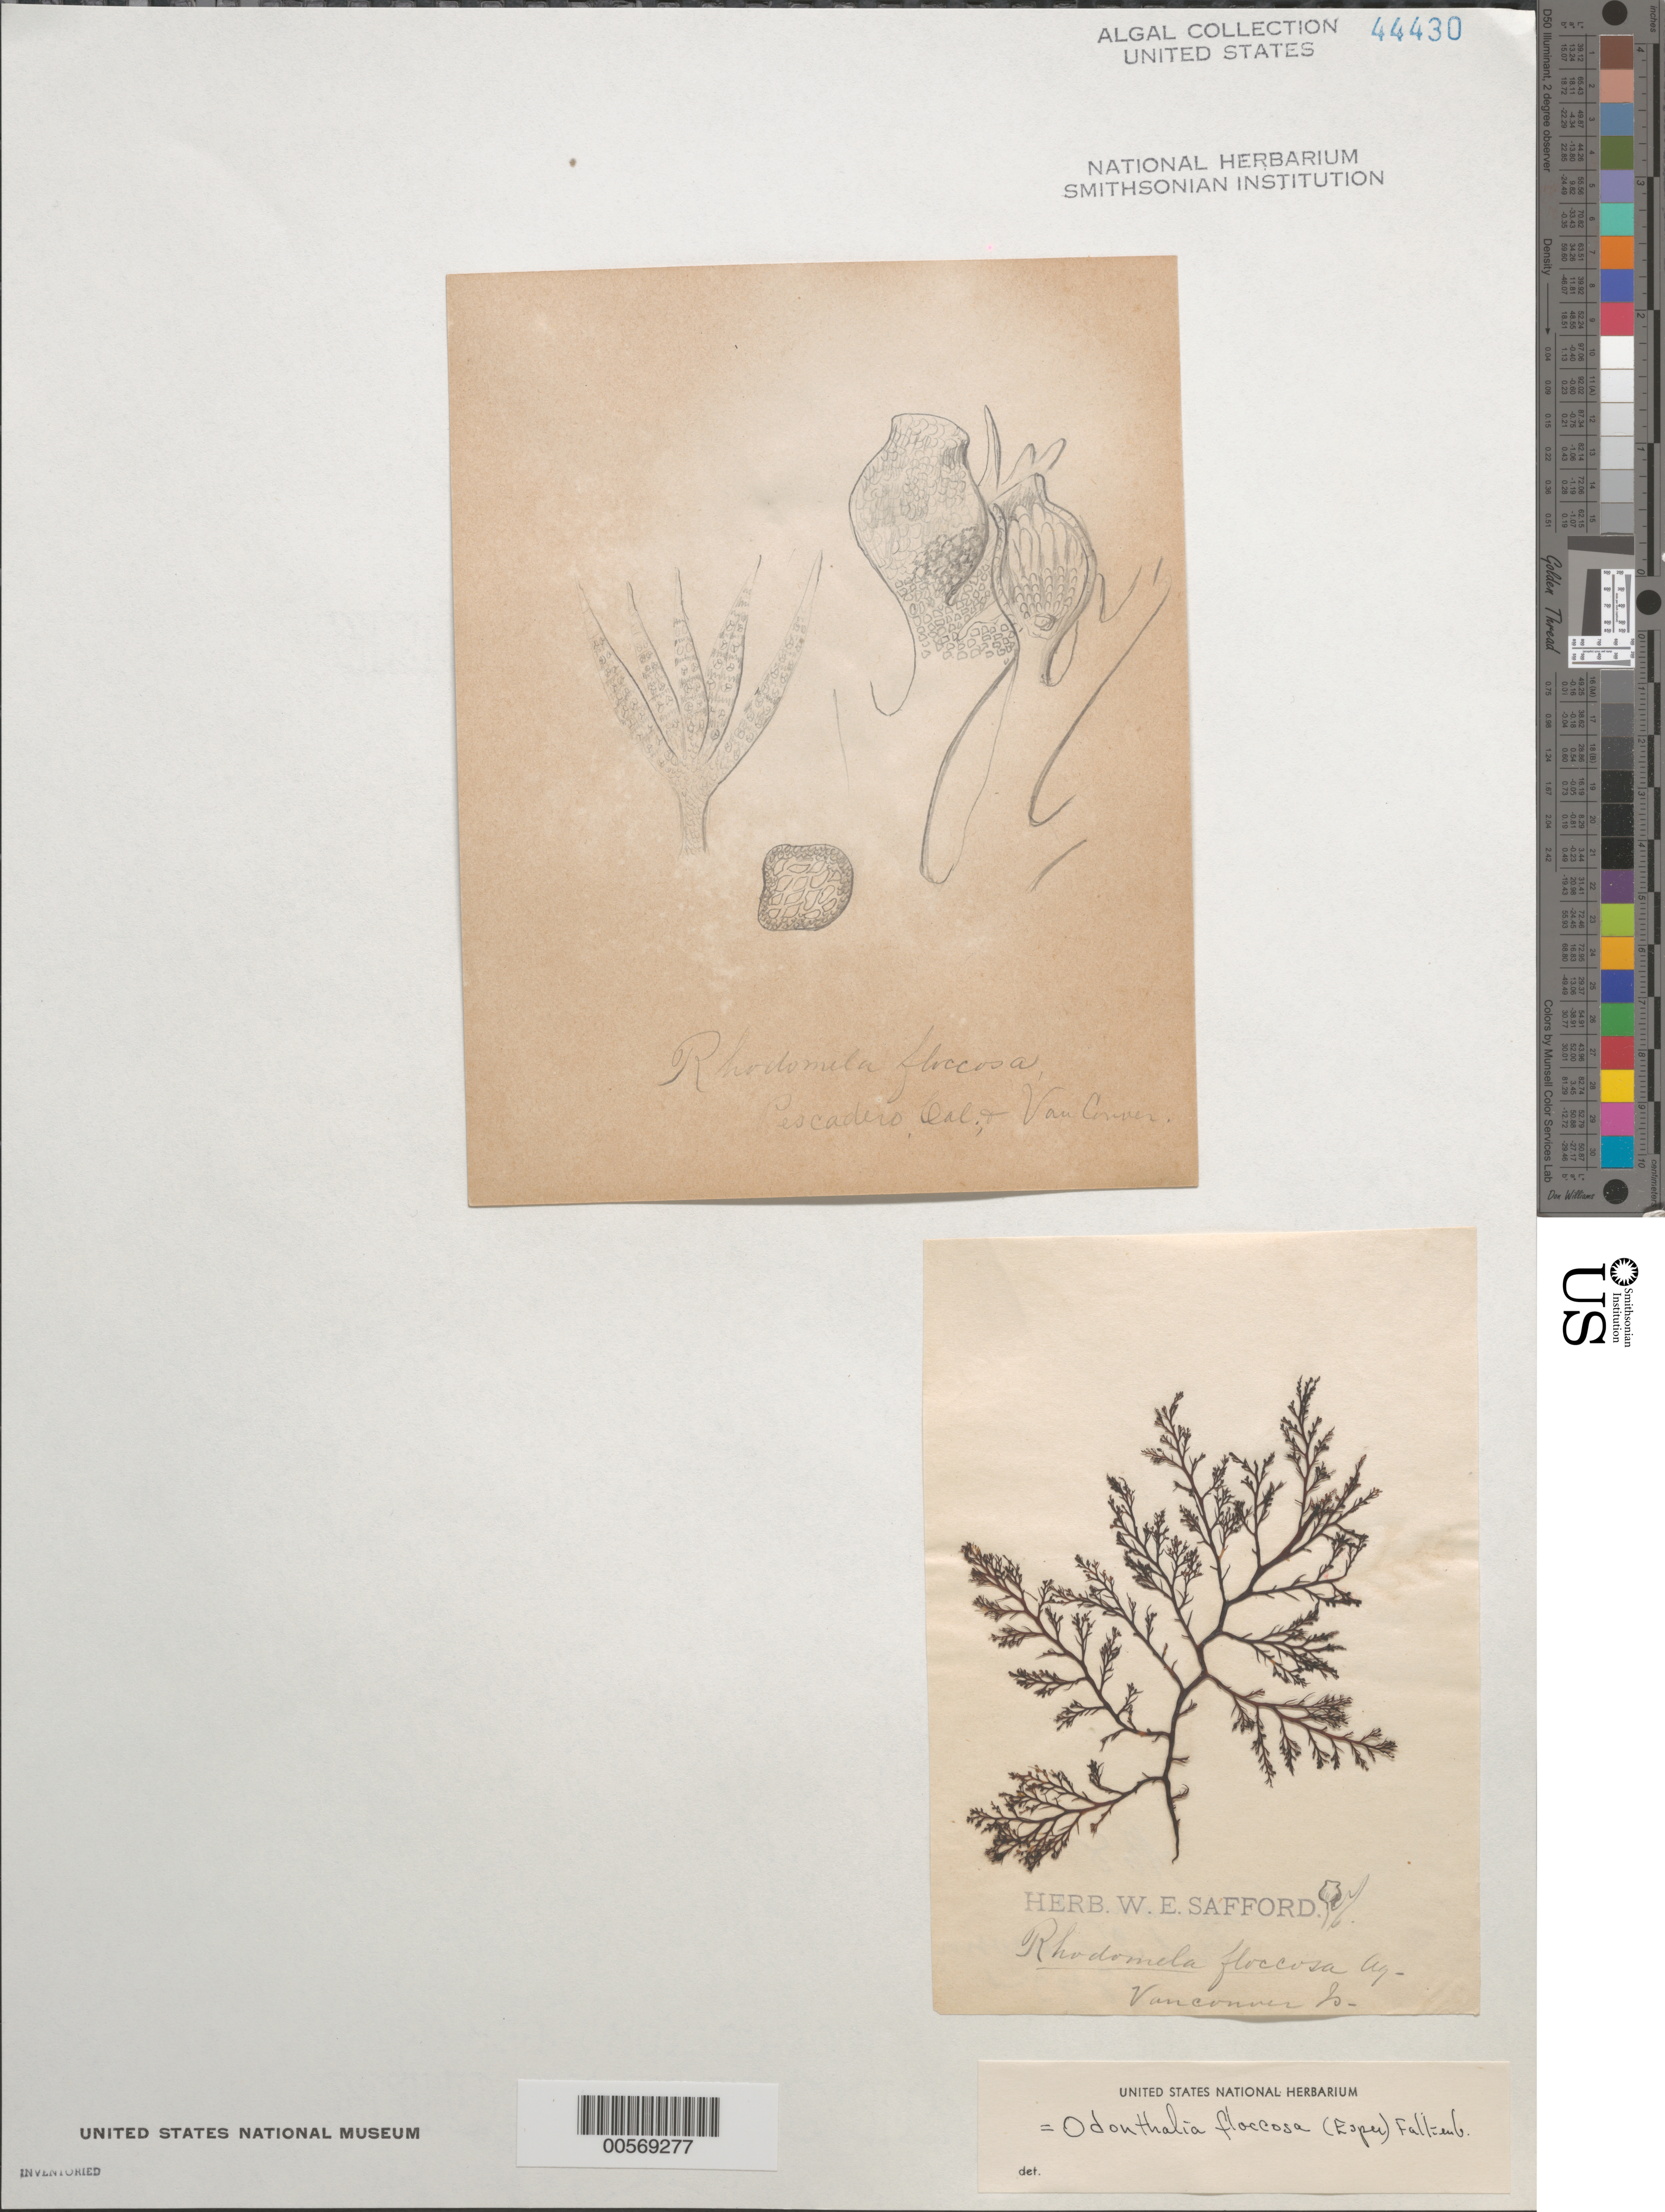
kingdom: Plantae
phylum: Rhodophyta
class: Florideophyceae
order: Ceramiales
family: Rhodomelaceae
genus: Odonthalia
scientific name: Odonthalia floccosa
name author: (Esper) Falkenb.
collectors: W. E. Safford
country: Canada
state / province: British Columbia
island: Vancouver Island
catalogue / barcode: US 44430